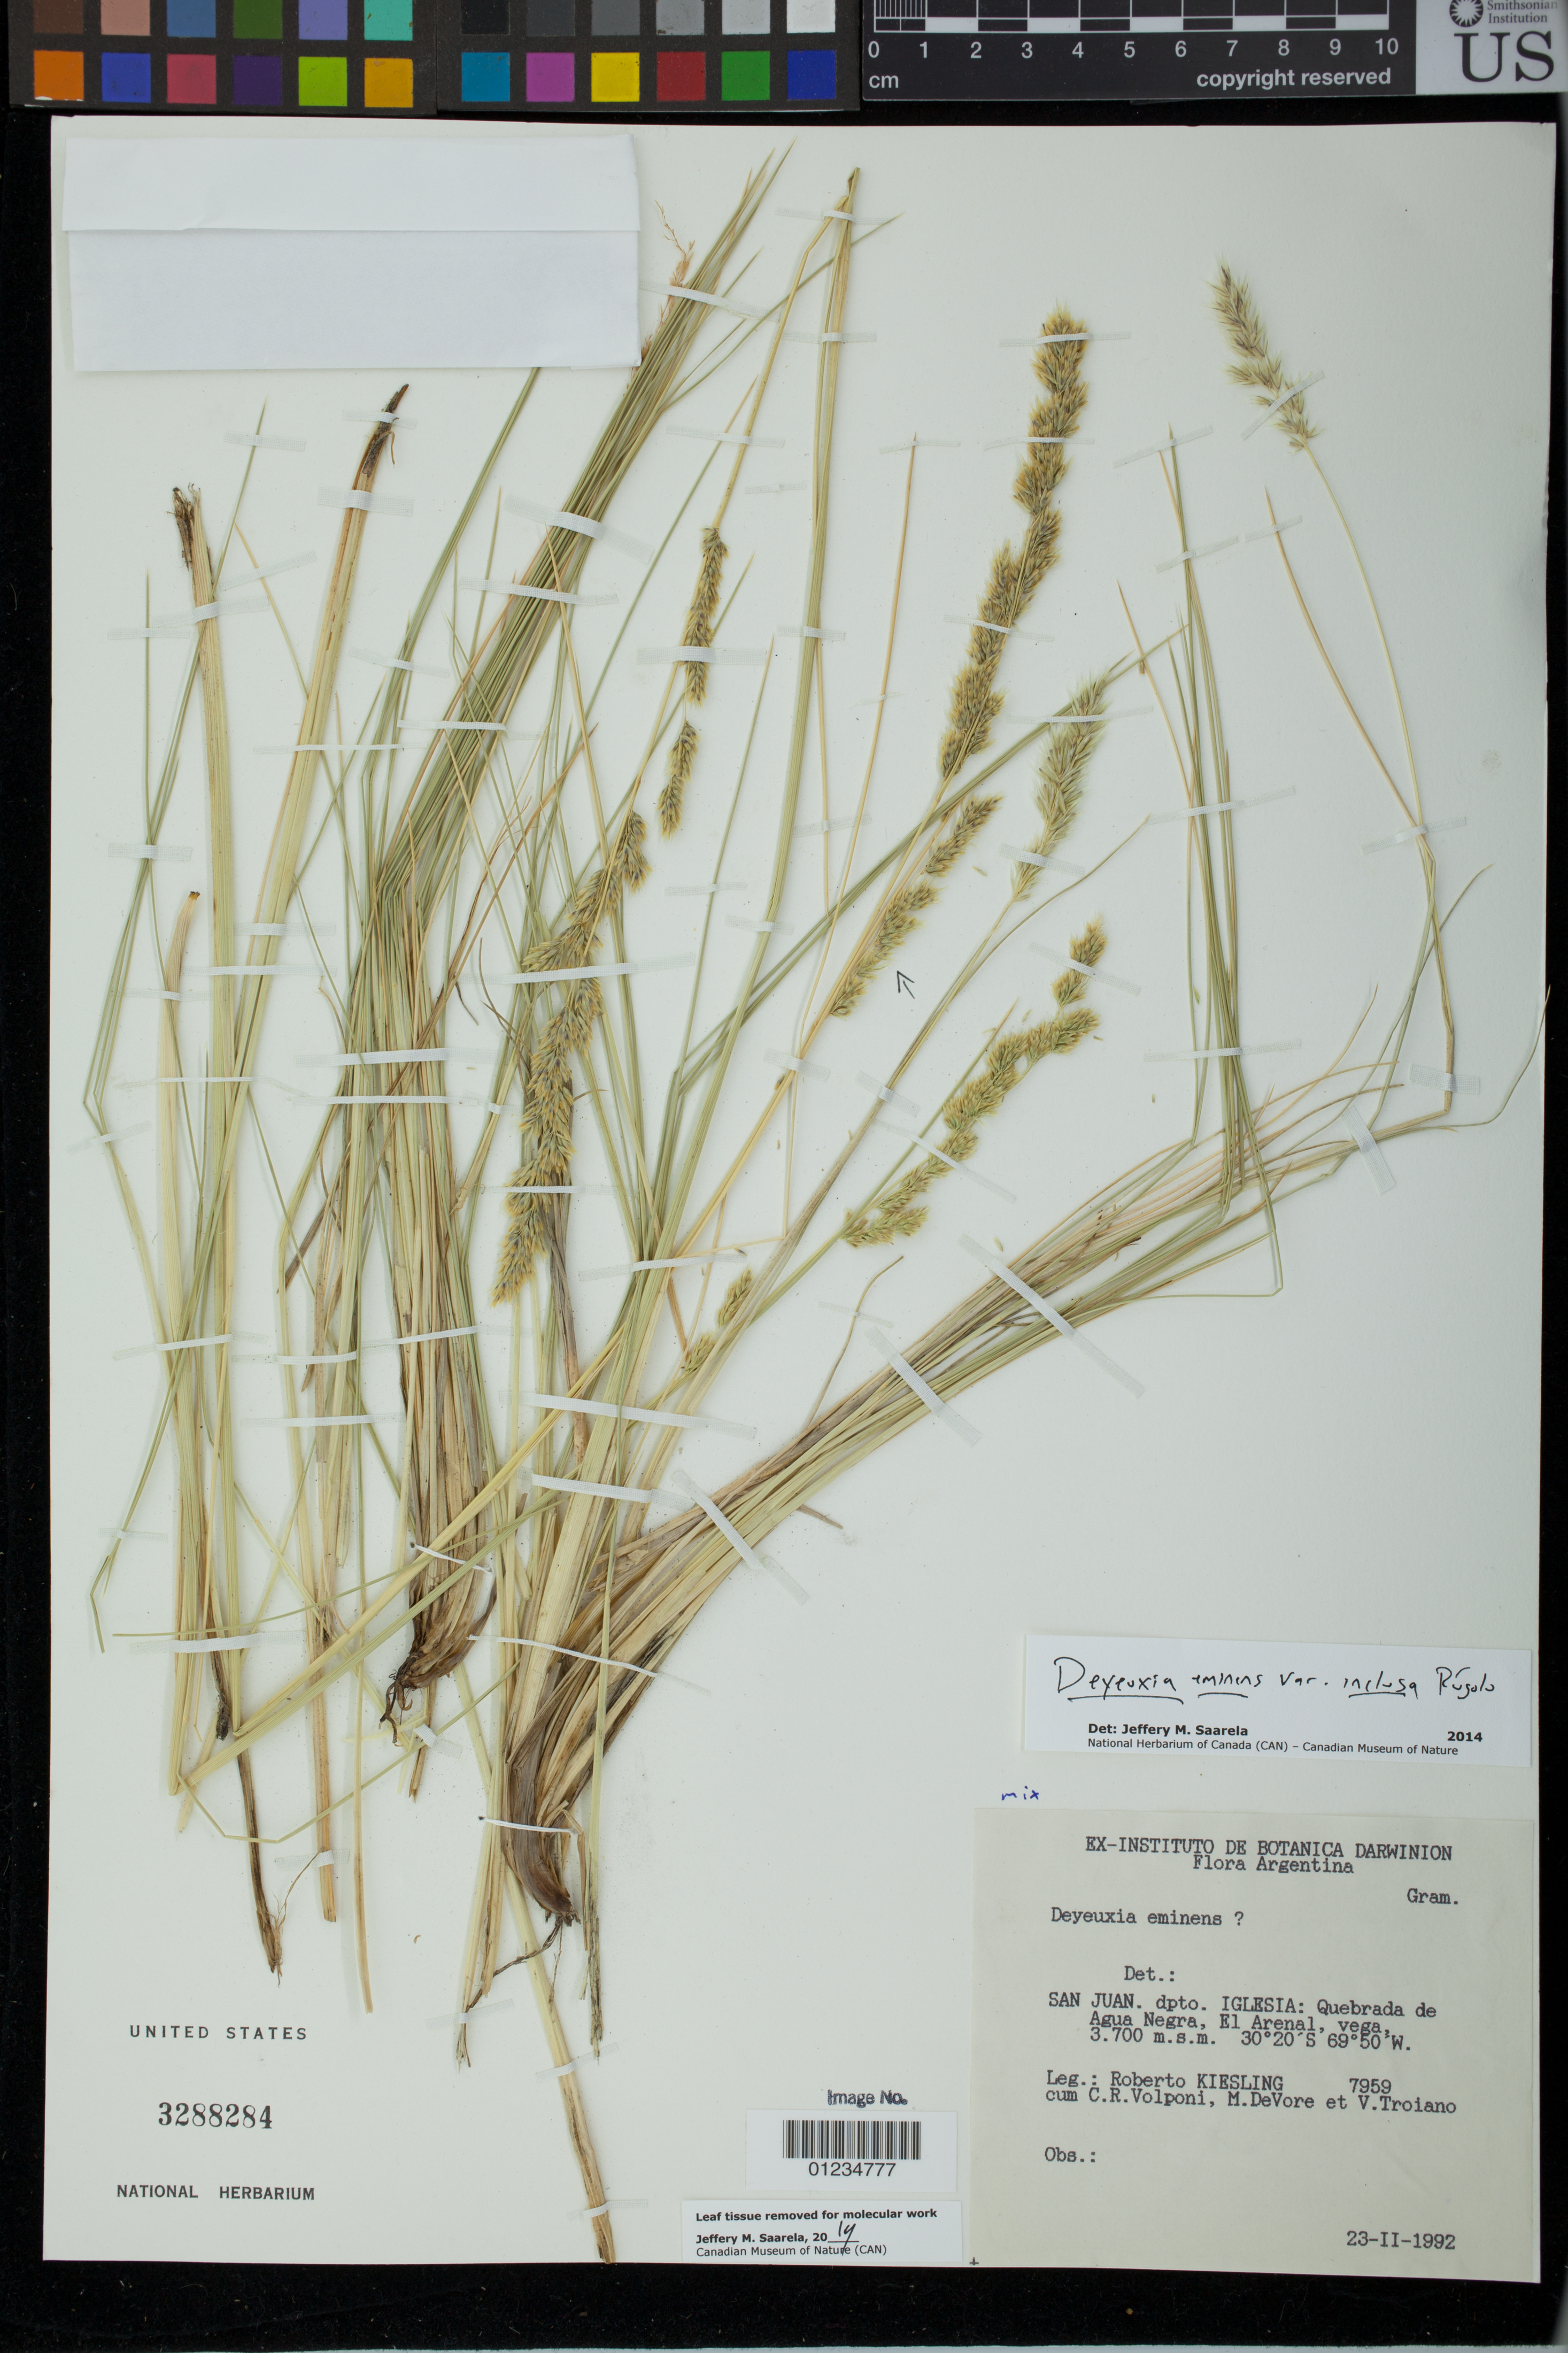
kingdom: Plantae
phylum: Tracheophyta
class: Liliopsida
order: Poales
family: Poaceae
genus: Deyeuxia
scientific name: Deyeuxia eminens var. inclusa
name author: Rúgolo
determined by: Saarela, J. M., (CAN), Canadian Museum of Nature (CANADA)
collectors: R. Kiesling et al.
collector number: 7959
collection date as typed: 23-II-1992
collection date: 1992-02-23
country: Argentina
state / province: San Juan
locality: Iglesia: Quebrada de Agua Negra, El Arenal, vega.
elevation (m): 3700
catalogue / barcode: US 3288284